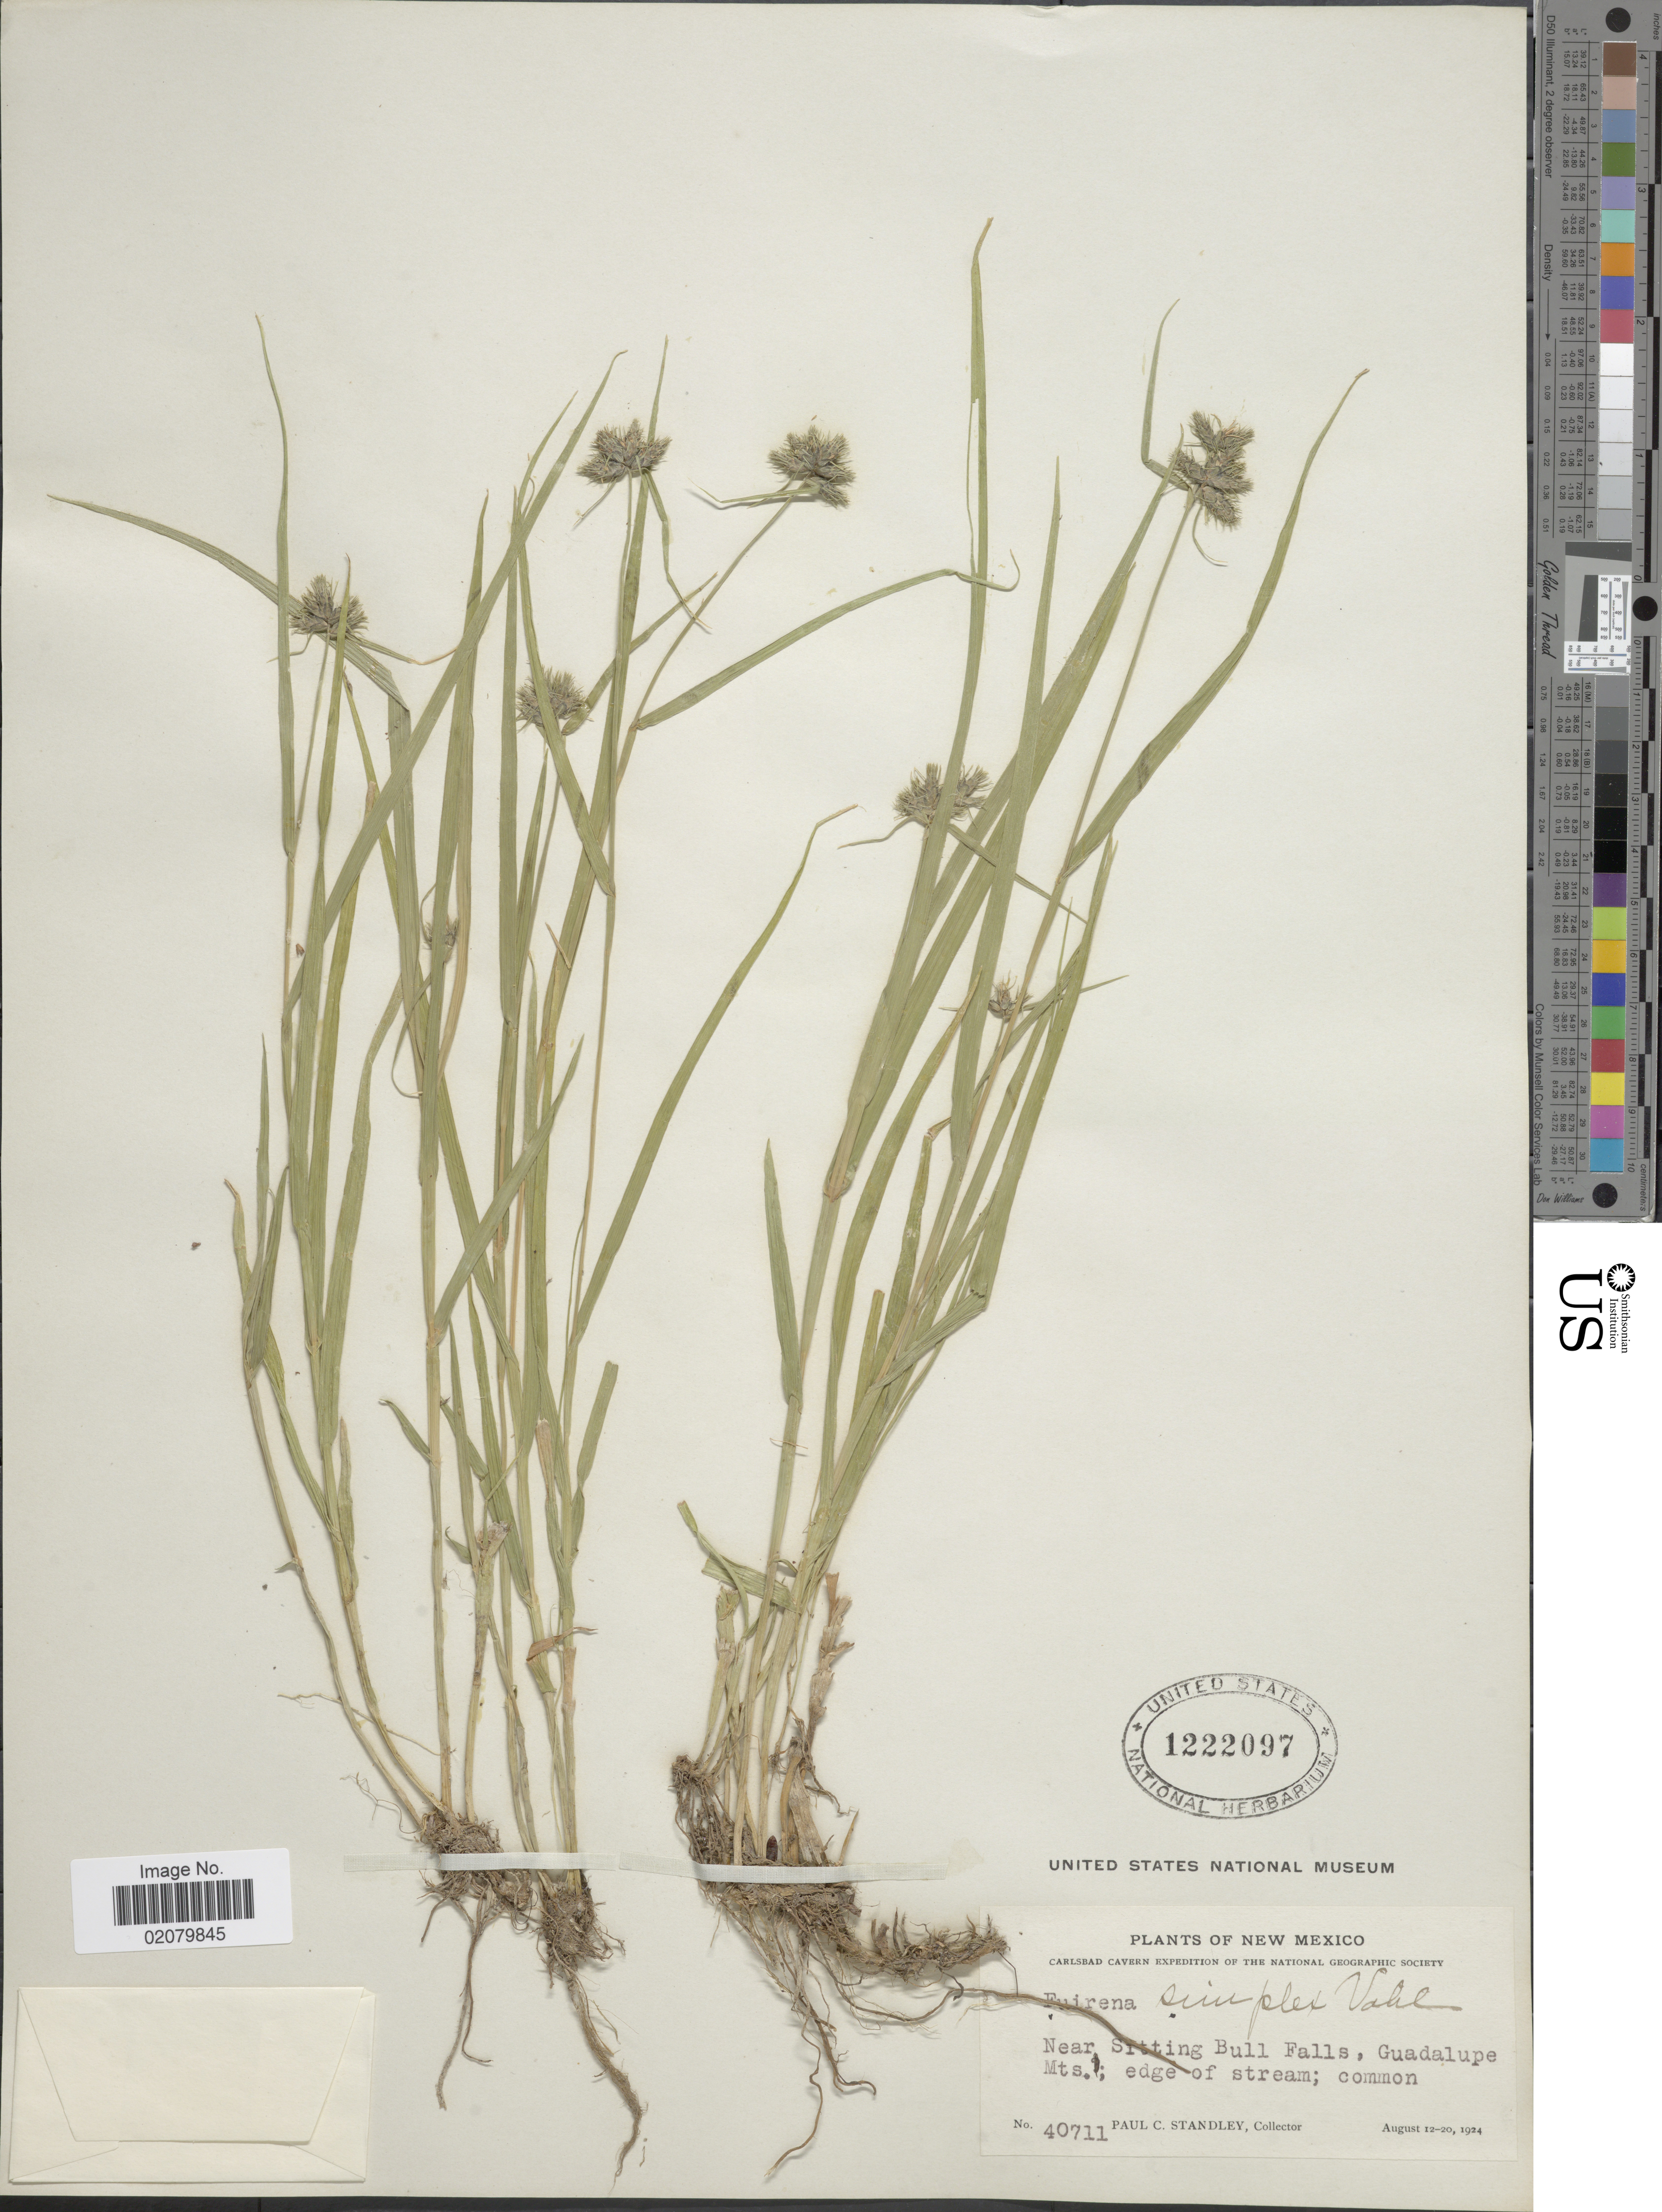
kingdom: Plantae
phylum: Tracheophyta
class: Liliopsida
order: Poales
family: Cyperaceae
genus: Fuirena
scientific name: Fuirena simplex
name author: Vahl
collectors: P. C. Standley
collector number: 40711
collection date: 1924-08-12/1924-08-20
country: United States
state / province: New Mexico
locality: Near Sitting Bull Falls, Guadalupe Mts.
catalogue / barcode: US 1222097